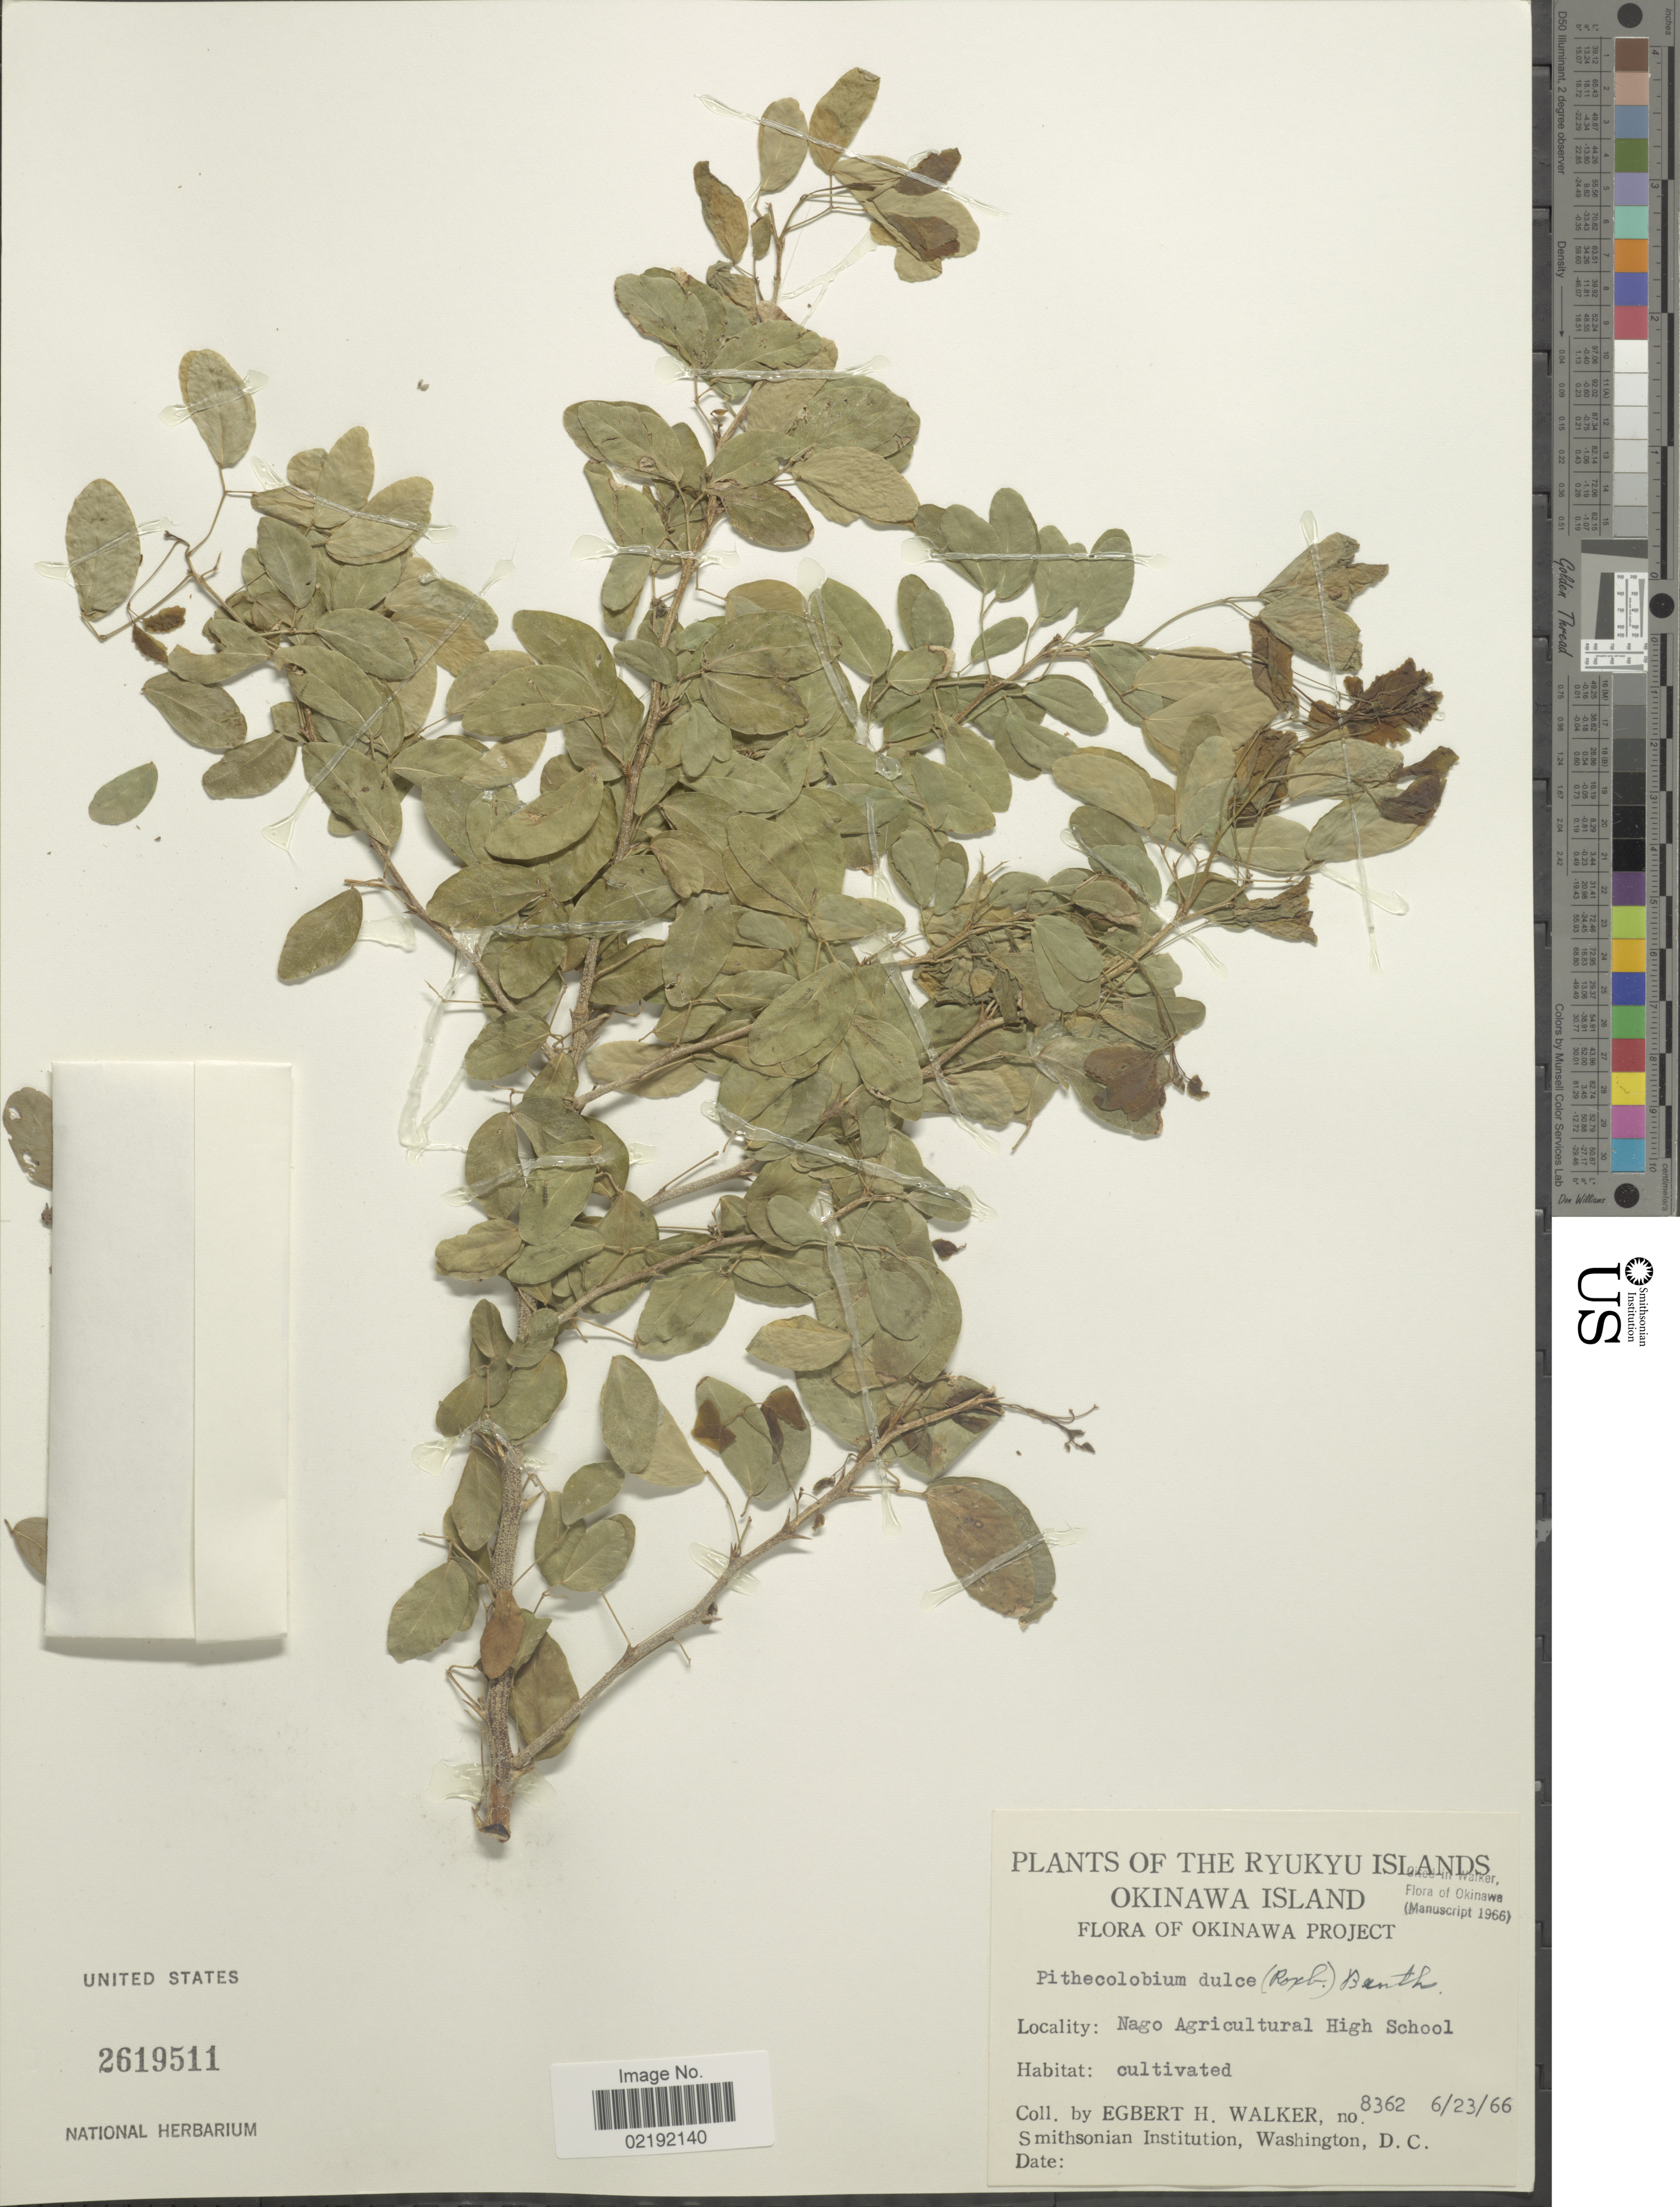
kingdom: Plantae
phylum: Tracheophyta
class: Magnoliopsida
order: Fabales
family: Fabaceae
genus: Pithecellobium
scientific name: Pithecellobium dulce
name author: (Roxb.) Benth.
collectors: E. H. Walker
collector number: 8362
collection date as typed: Transcribed d/m/y: 23/6/66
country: Japan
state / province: Okinawa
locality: Ryukyu Islands. Okinawa Island. Okinawa Project. Nago Agricultural High School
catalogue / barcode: US 2619511